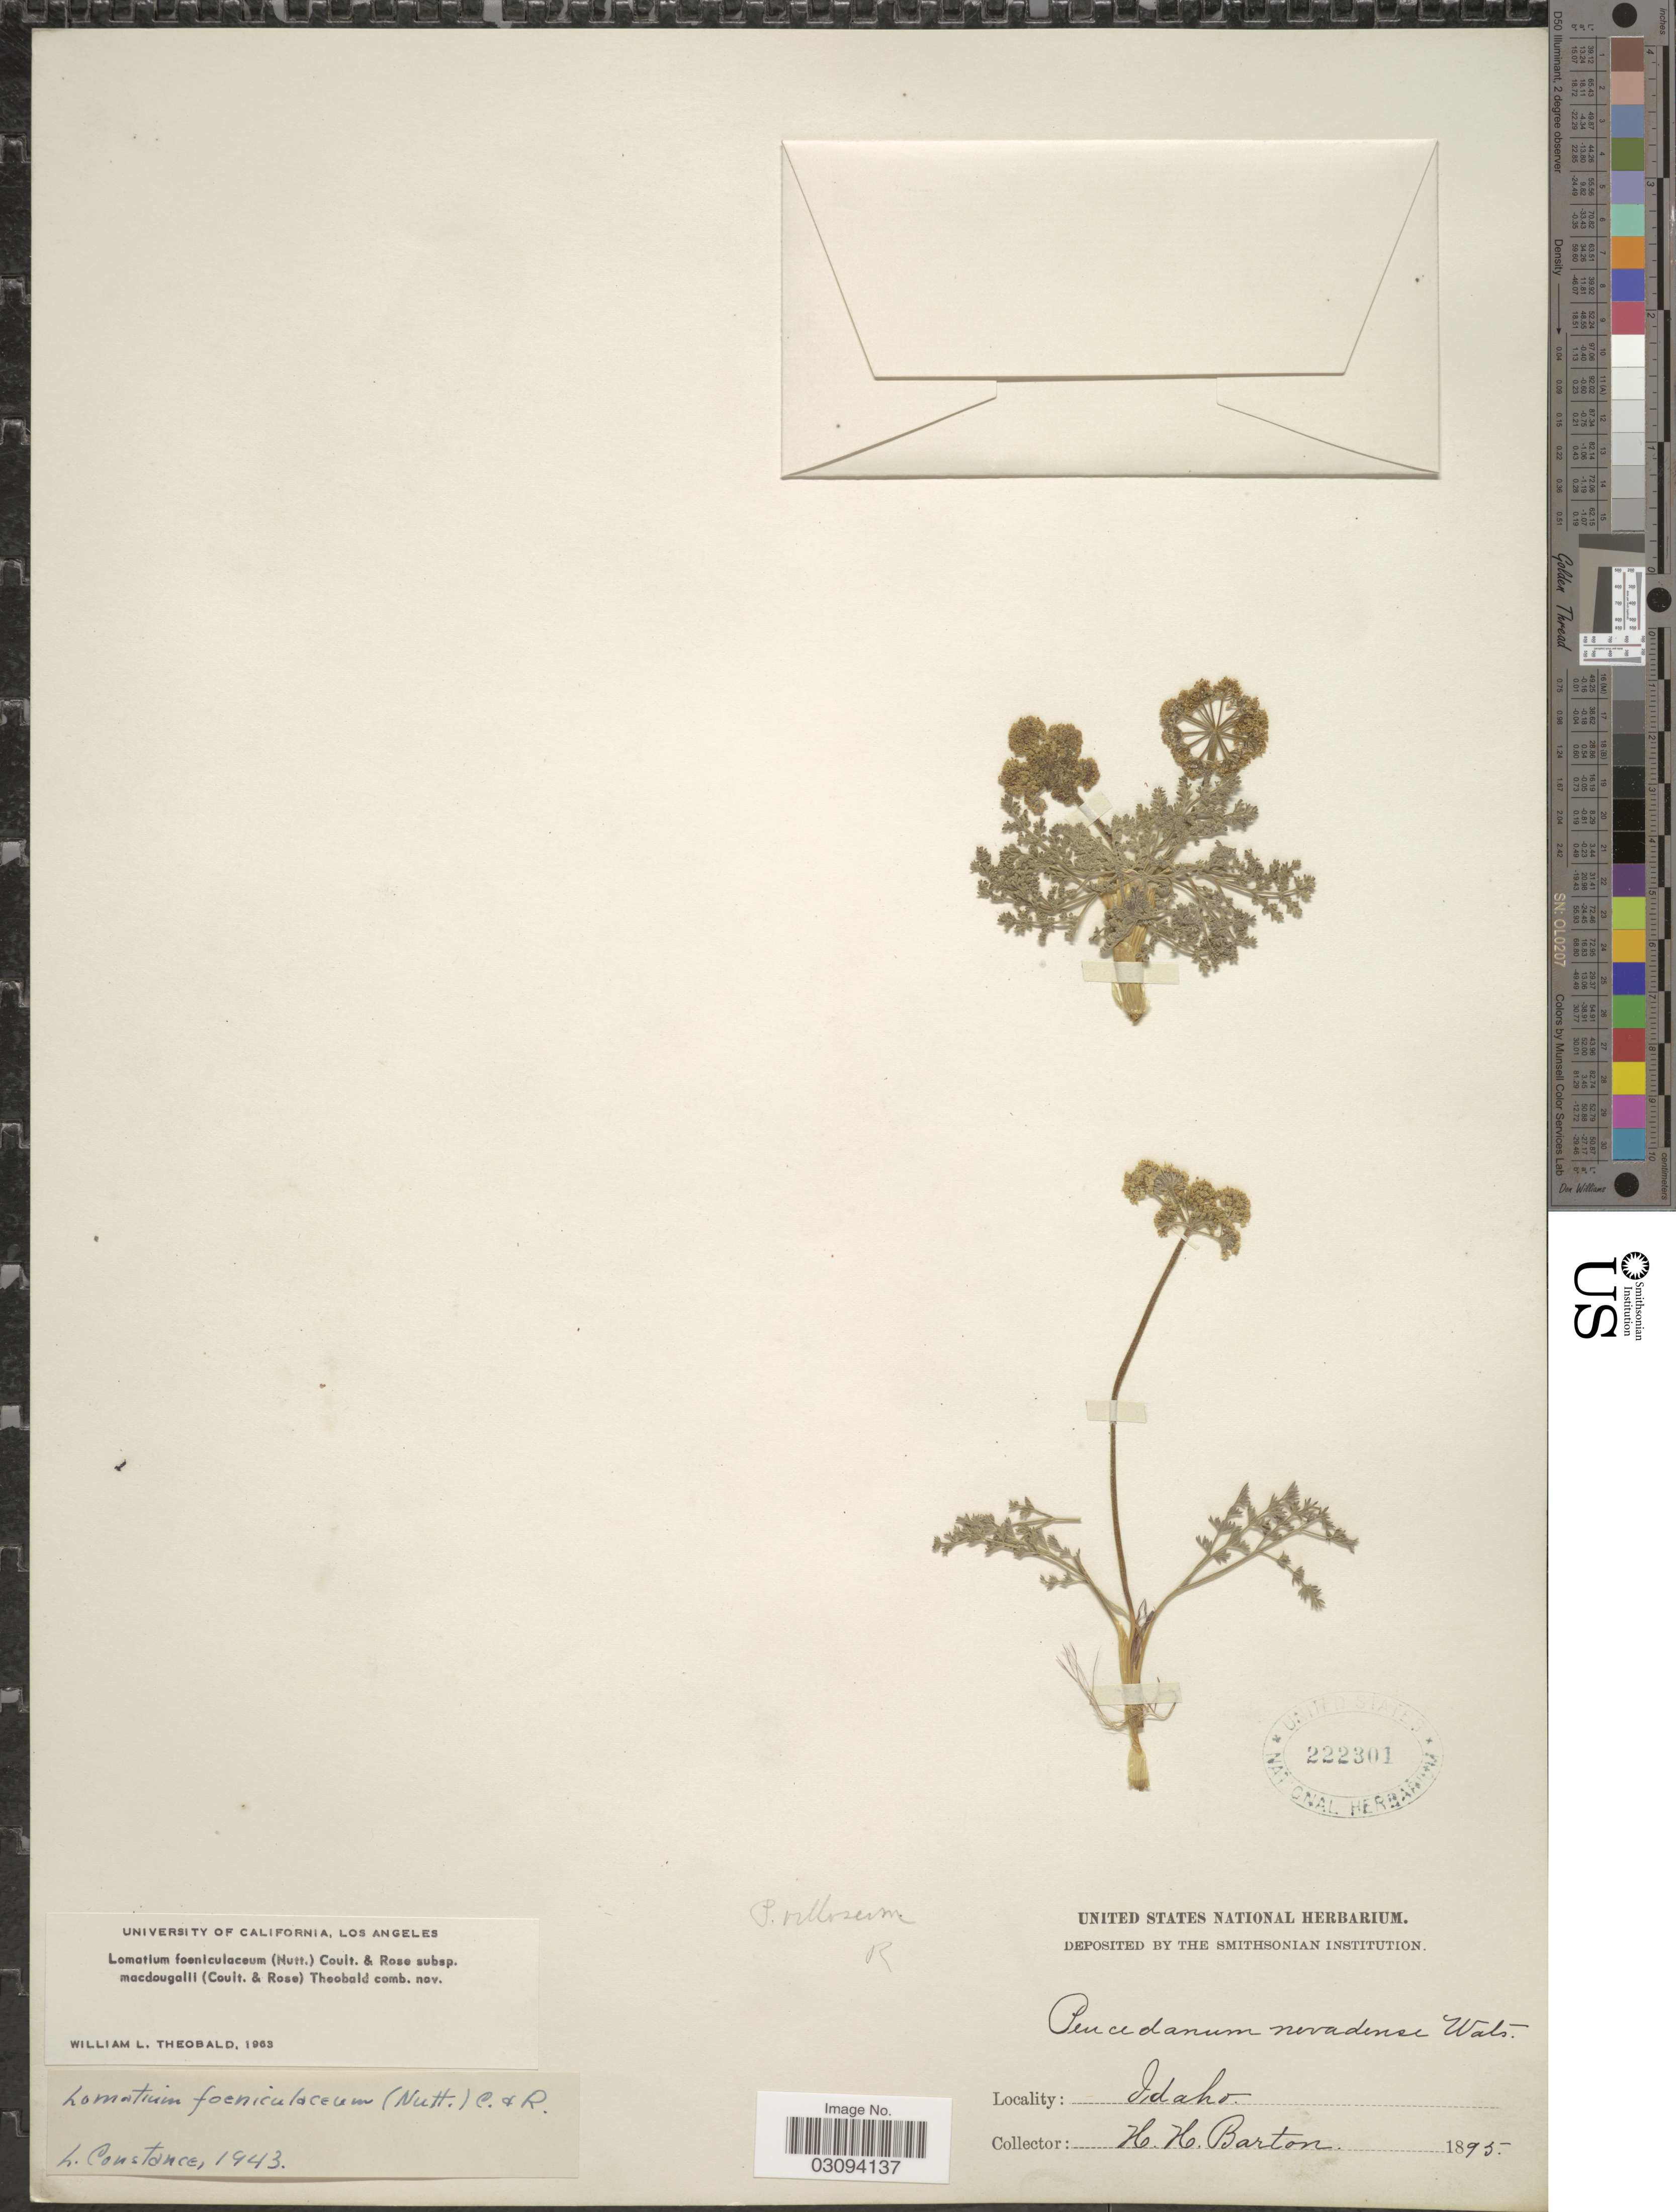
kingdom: Plantae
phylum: Tracheophyta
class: Magnoliopsida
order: Apiales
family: Apiaceae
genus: Lomatium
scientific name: Lomatium foeniculaceum subsp. macdougalii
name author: (J.M. Coult. & Rose) W.L. Theob.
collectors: H. Barton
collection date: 1895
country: United States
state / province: Idaho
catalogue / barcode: US 222301